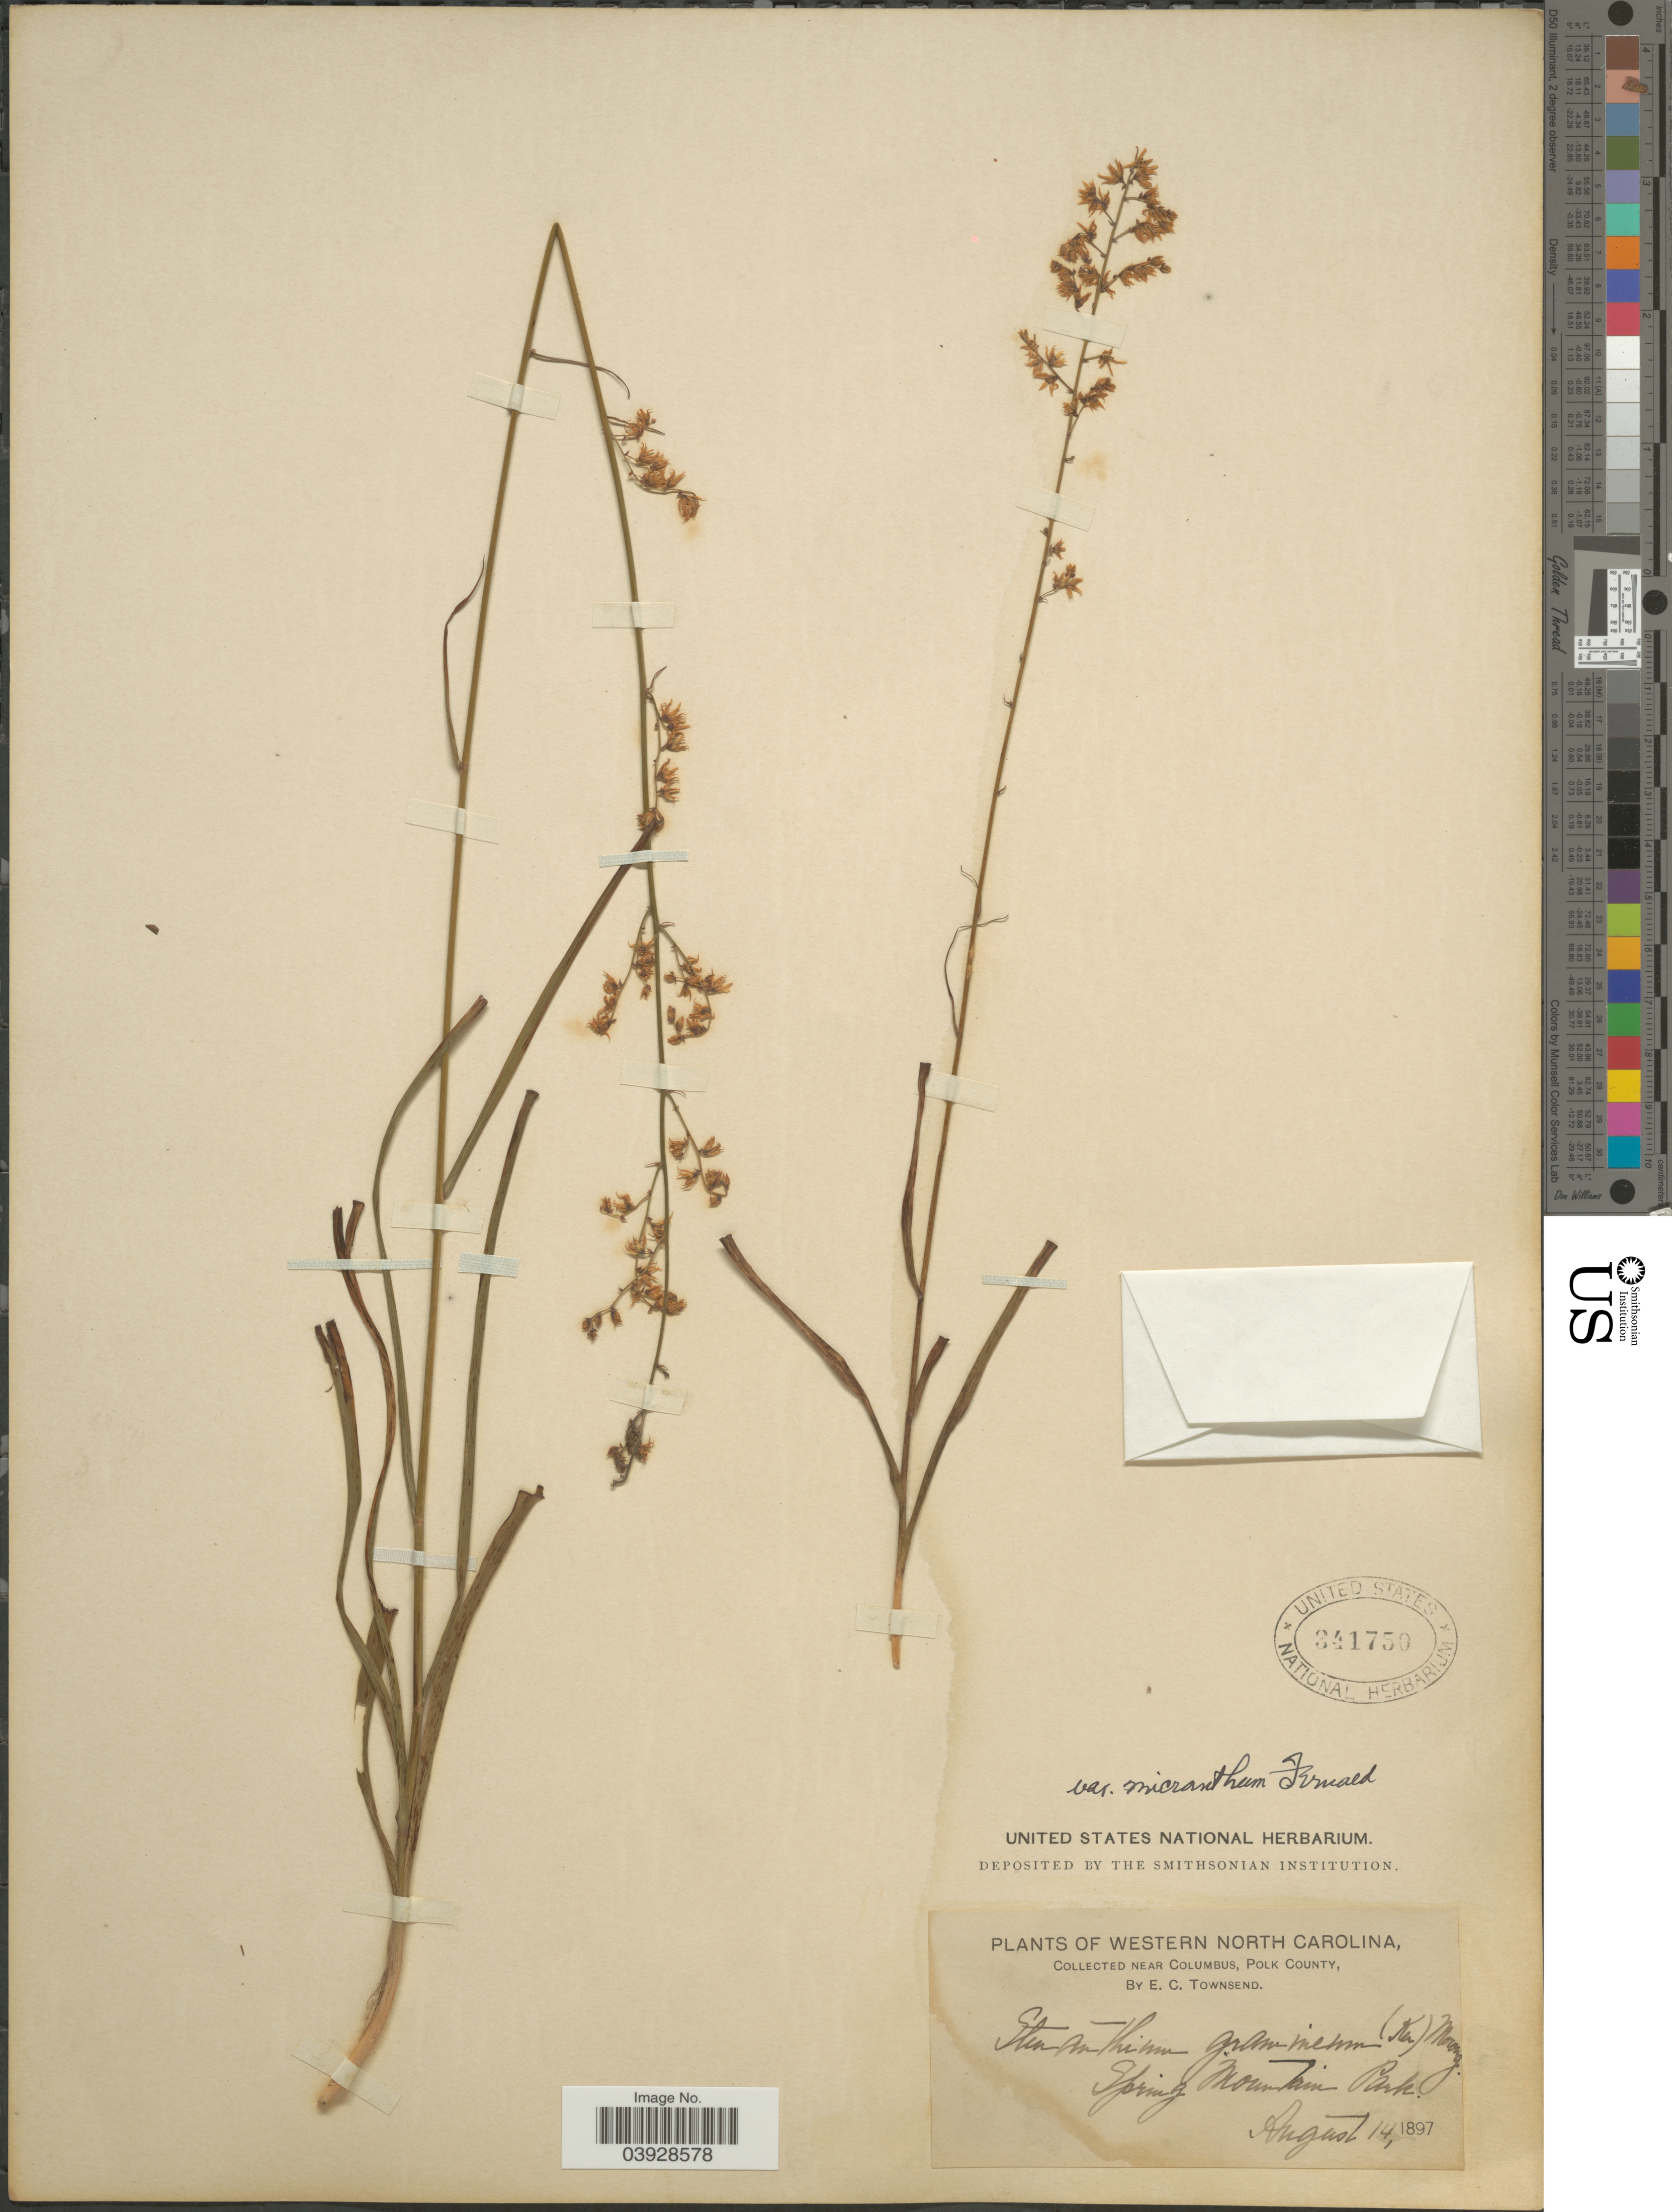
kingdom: Plantae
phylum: Tracheophyta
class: Liliopsida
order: Liliales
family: Melanthiaceae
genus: Stenanthium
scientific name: Stenanthium gramineum var. micranthum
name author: Fernald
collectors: E. C. Townsend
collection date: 1897-08-14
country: United States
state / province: North Carolina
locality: Western North Carolina. Near Columbus, Polk County. Spring Mountain Park.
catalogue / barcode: US 341750